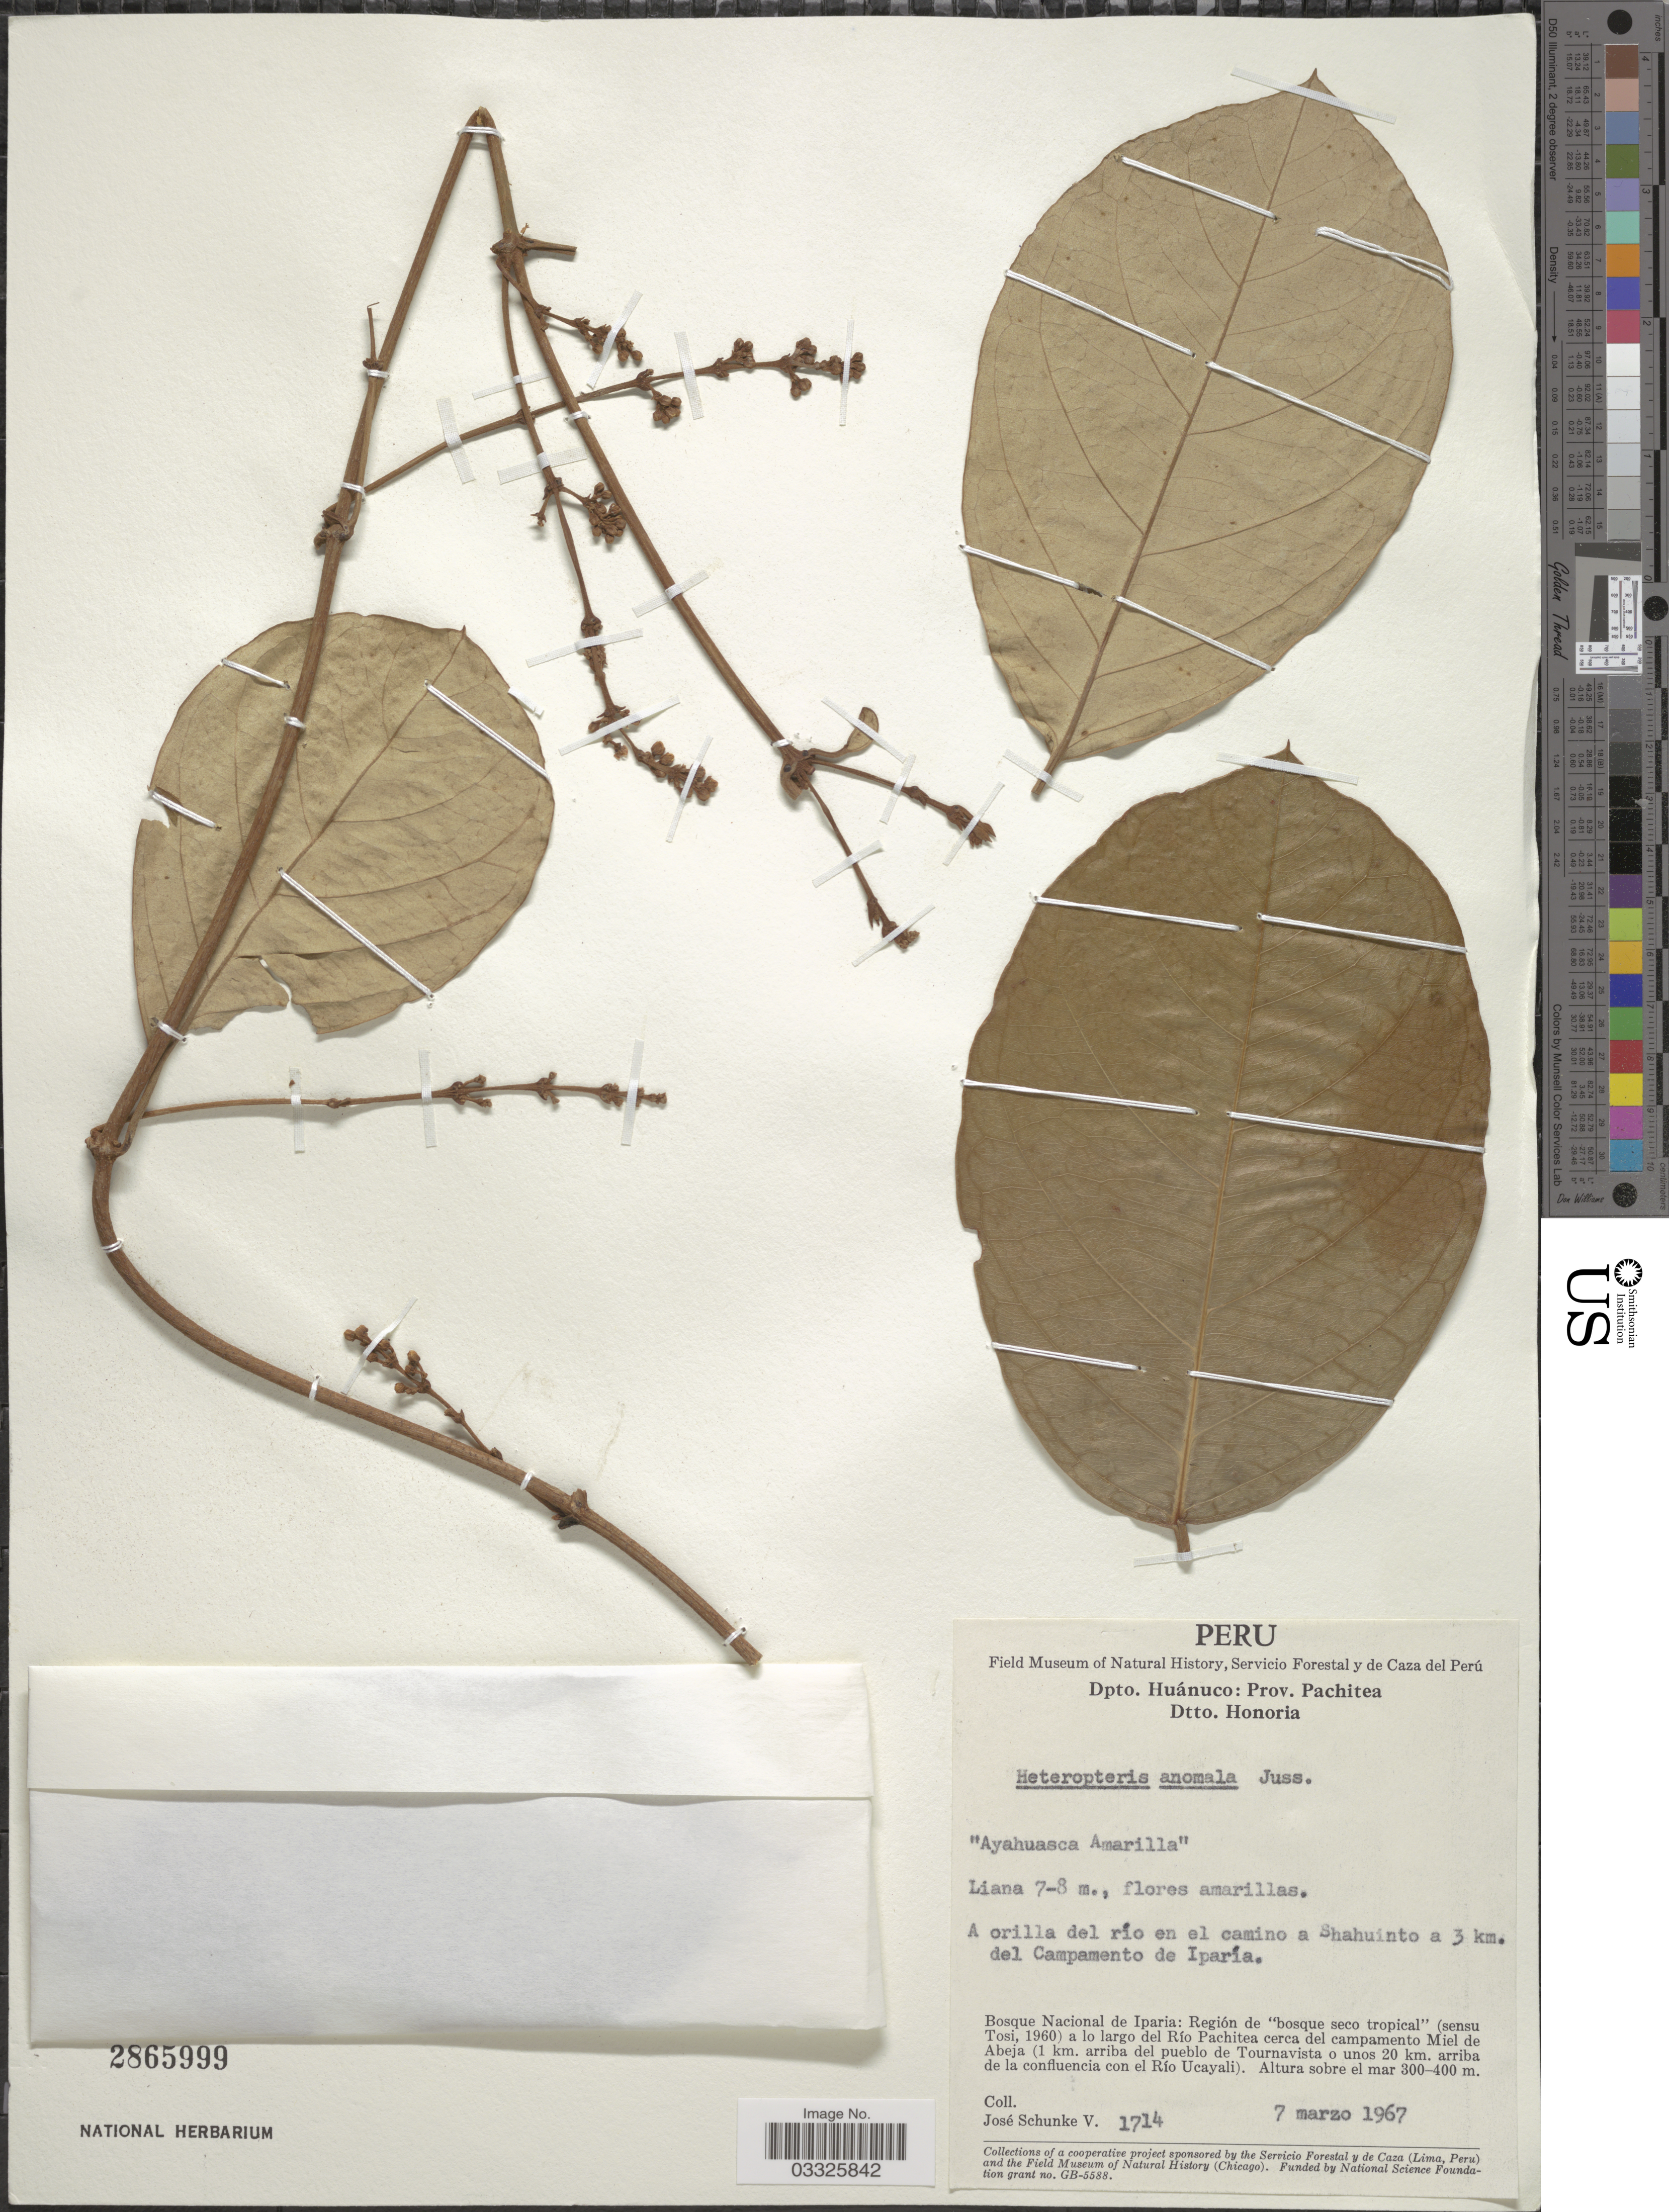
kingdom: Plantae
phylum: Tracheophyta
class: Magnoliopsida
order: Malpighiales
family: Malpighiaceae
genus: Heteropterys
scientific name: Heteropterys aureo-sericea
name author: Cuatrec.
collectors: J. Schunke Vigo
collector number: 1714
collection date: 1967-03-07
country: Peru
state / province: Huánuco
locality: Dpto. Huánuco: Prov. Pachitea. Dtto. Honoria. A orilla del río en el camino a Shahuinto a 3 km. del Campamento de Iparía. Bosque Nacional de Iparia: Región de "bosque seco tropical" (Sensu Tosi, 1960) a lo largo del Río Pachitea cerca del campamento Miel de Abeja (1 km. arriba del pueblo de Tournavista o unos 20 km. arriba de la confluencia con el Río Ucayali).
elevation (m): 300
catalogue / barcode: US 2865999